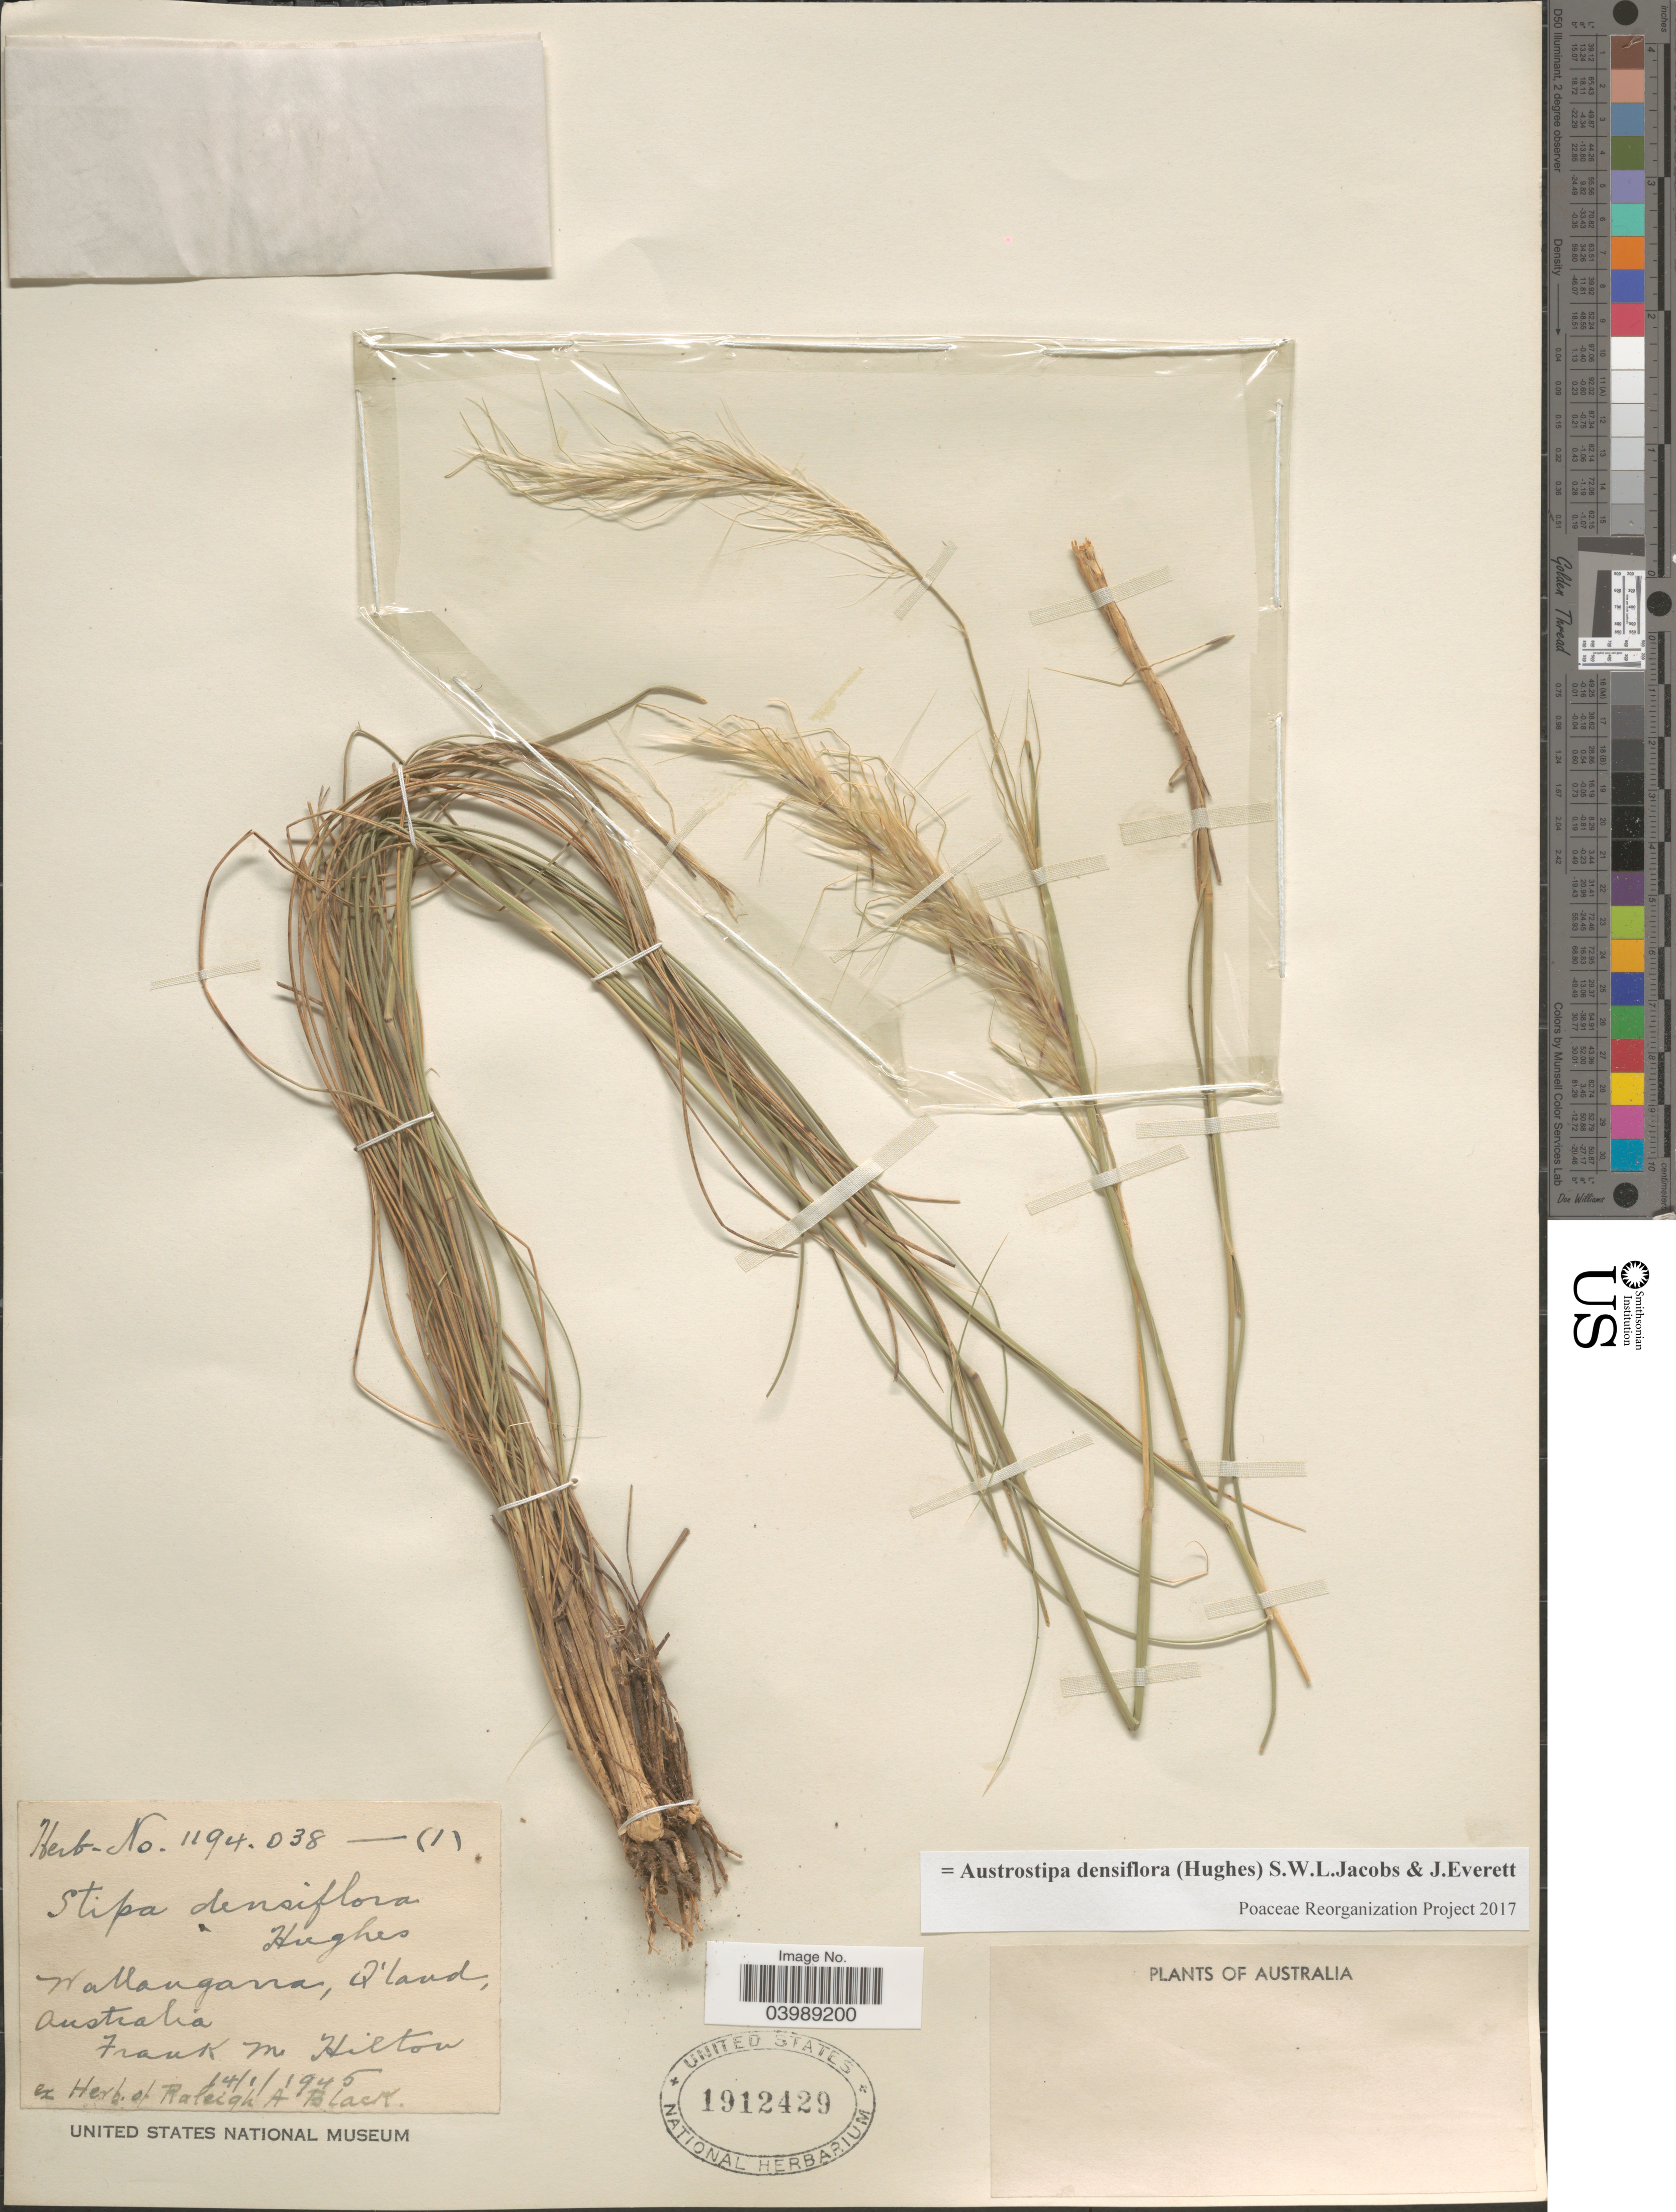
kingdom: Plantae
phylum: Tracheophyta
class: Liliopsida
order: Poales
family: Poaceae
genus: Austrostipa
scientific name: Austrostipa densiflora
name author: (Hughes) S.W.L. Jacobs & J. Everett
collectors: F. Hilton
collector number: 1194.038/1*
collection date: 1945-01-14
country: Australia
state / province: Queensland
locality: Wallangarra.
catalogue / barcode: US 1912429